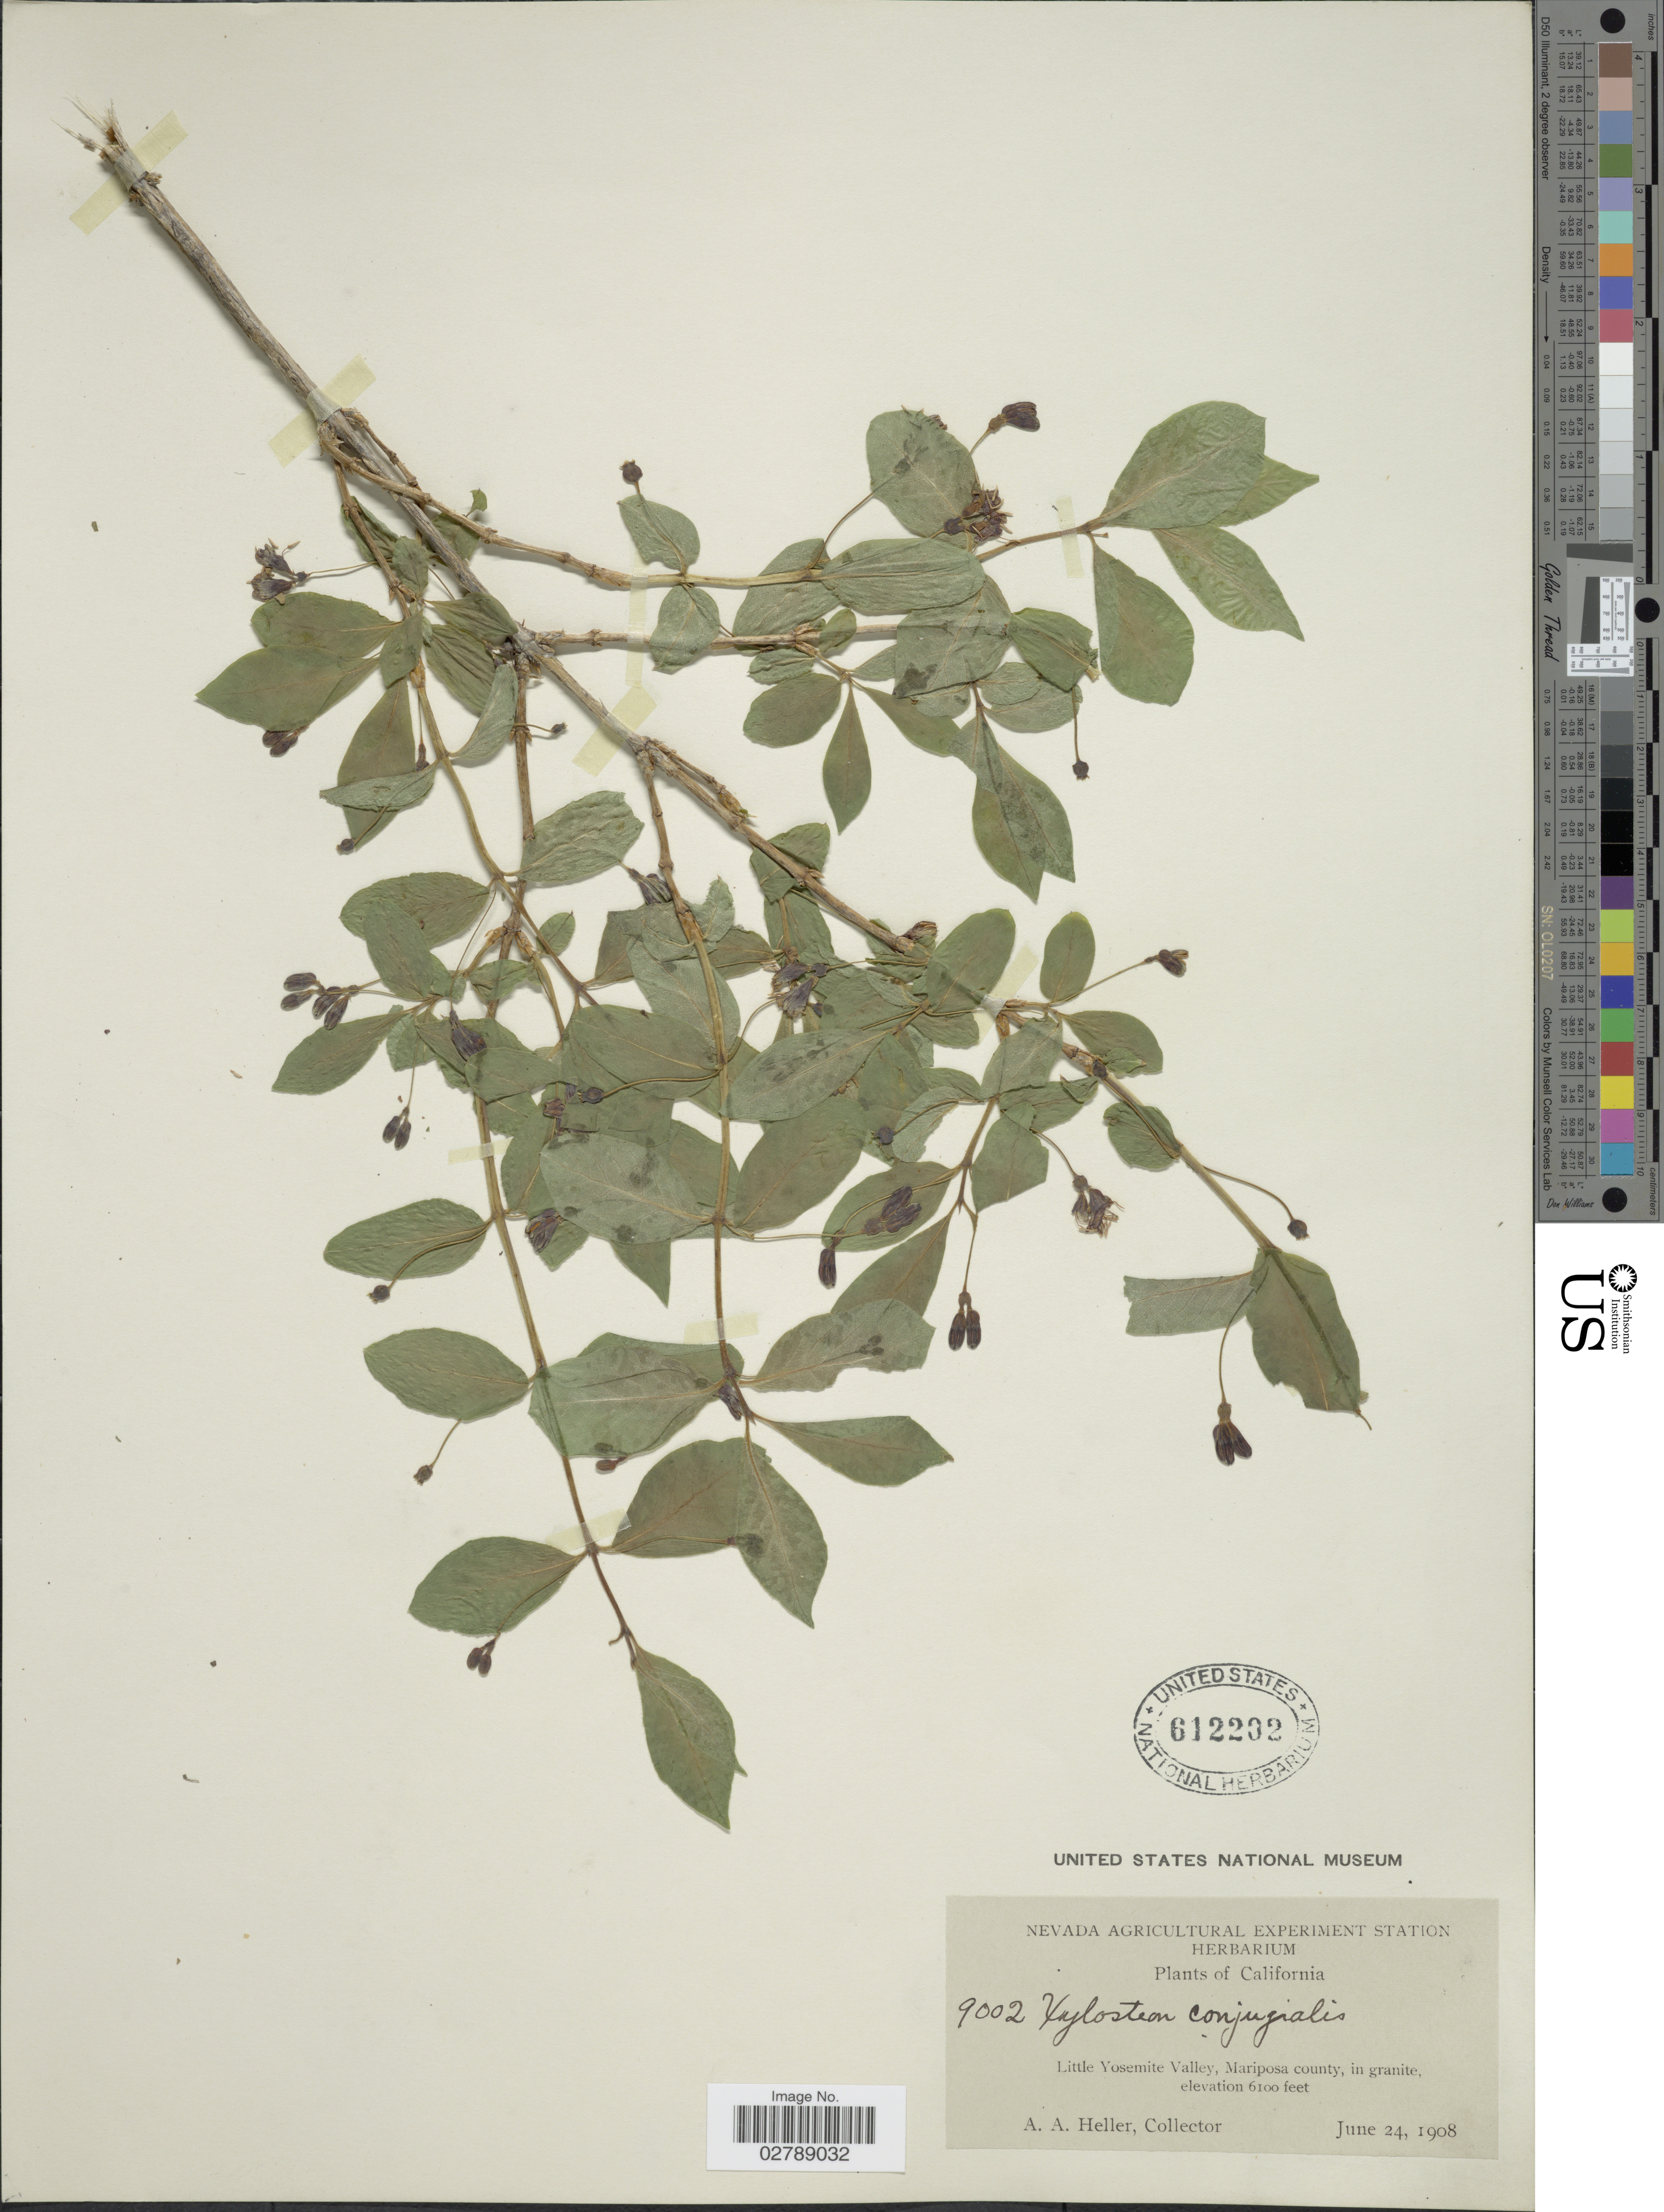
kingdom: Plantae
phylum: Tracheophyta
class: Magnoliopsida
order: Dipsacales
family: Caprifoliaceae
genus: Lonicera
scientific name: Lonicera conjugialis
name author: Kellogg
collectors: A. A. Heller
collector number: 9002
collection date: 1908-06-24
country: United States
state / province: California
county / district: Mariposa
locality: Little Yosemite Valley, Mariposa county.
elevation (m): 1859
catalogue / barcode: US 612202